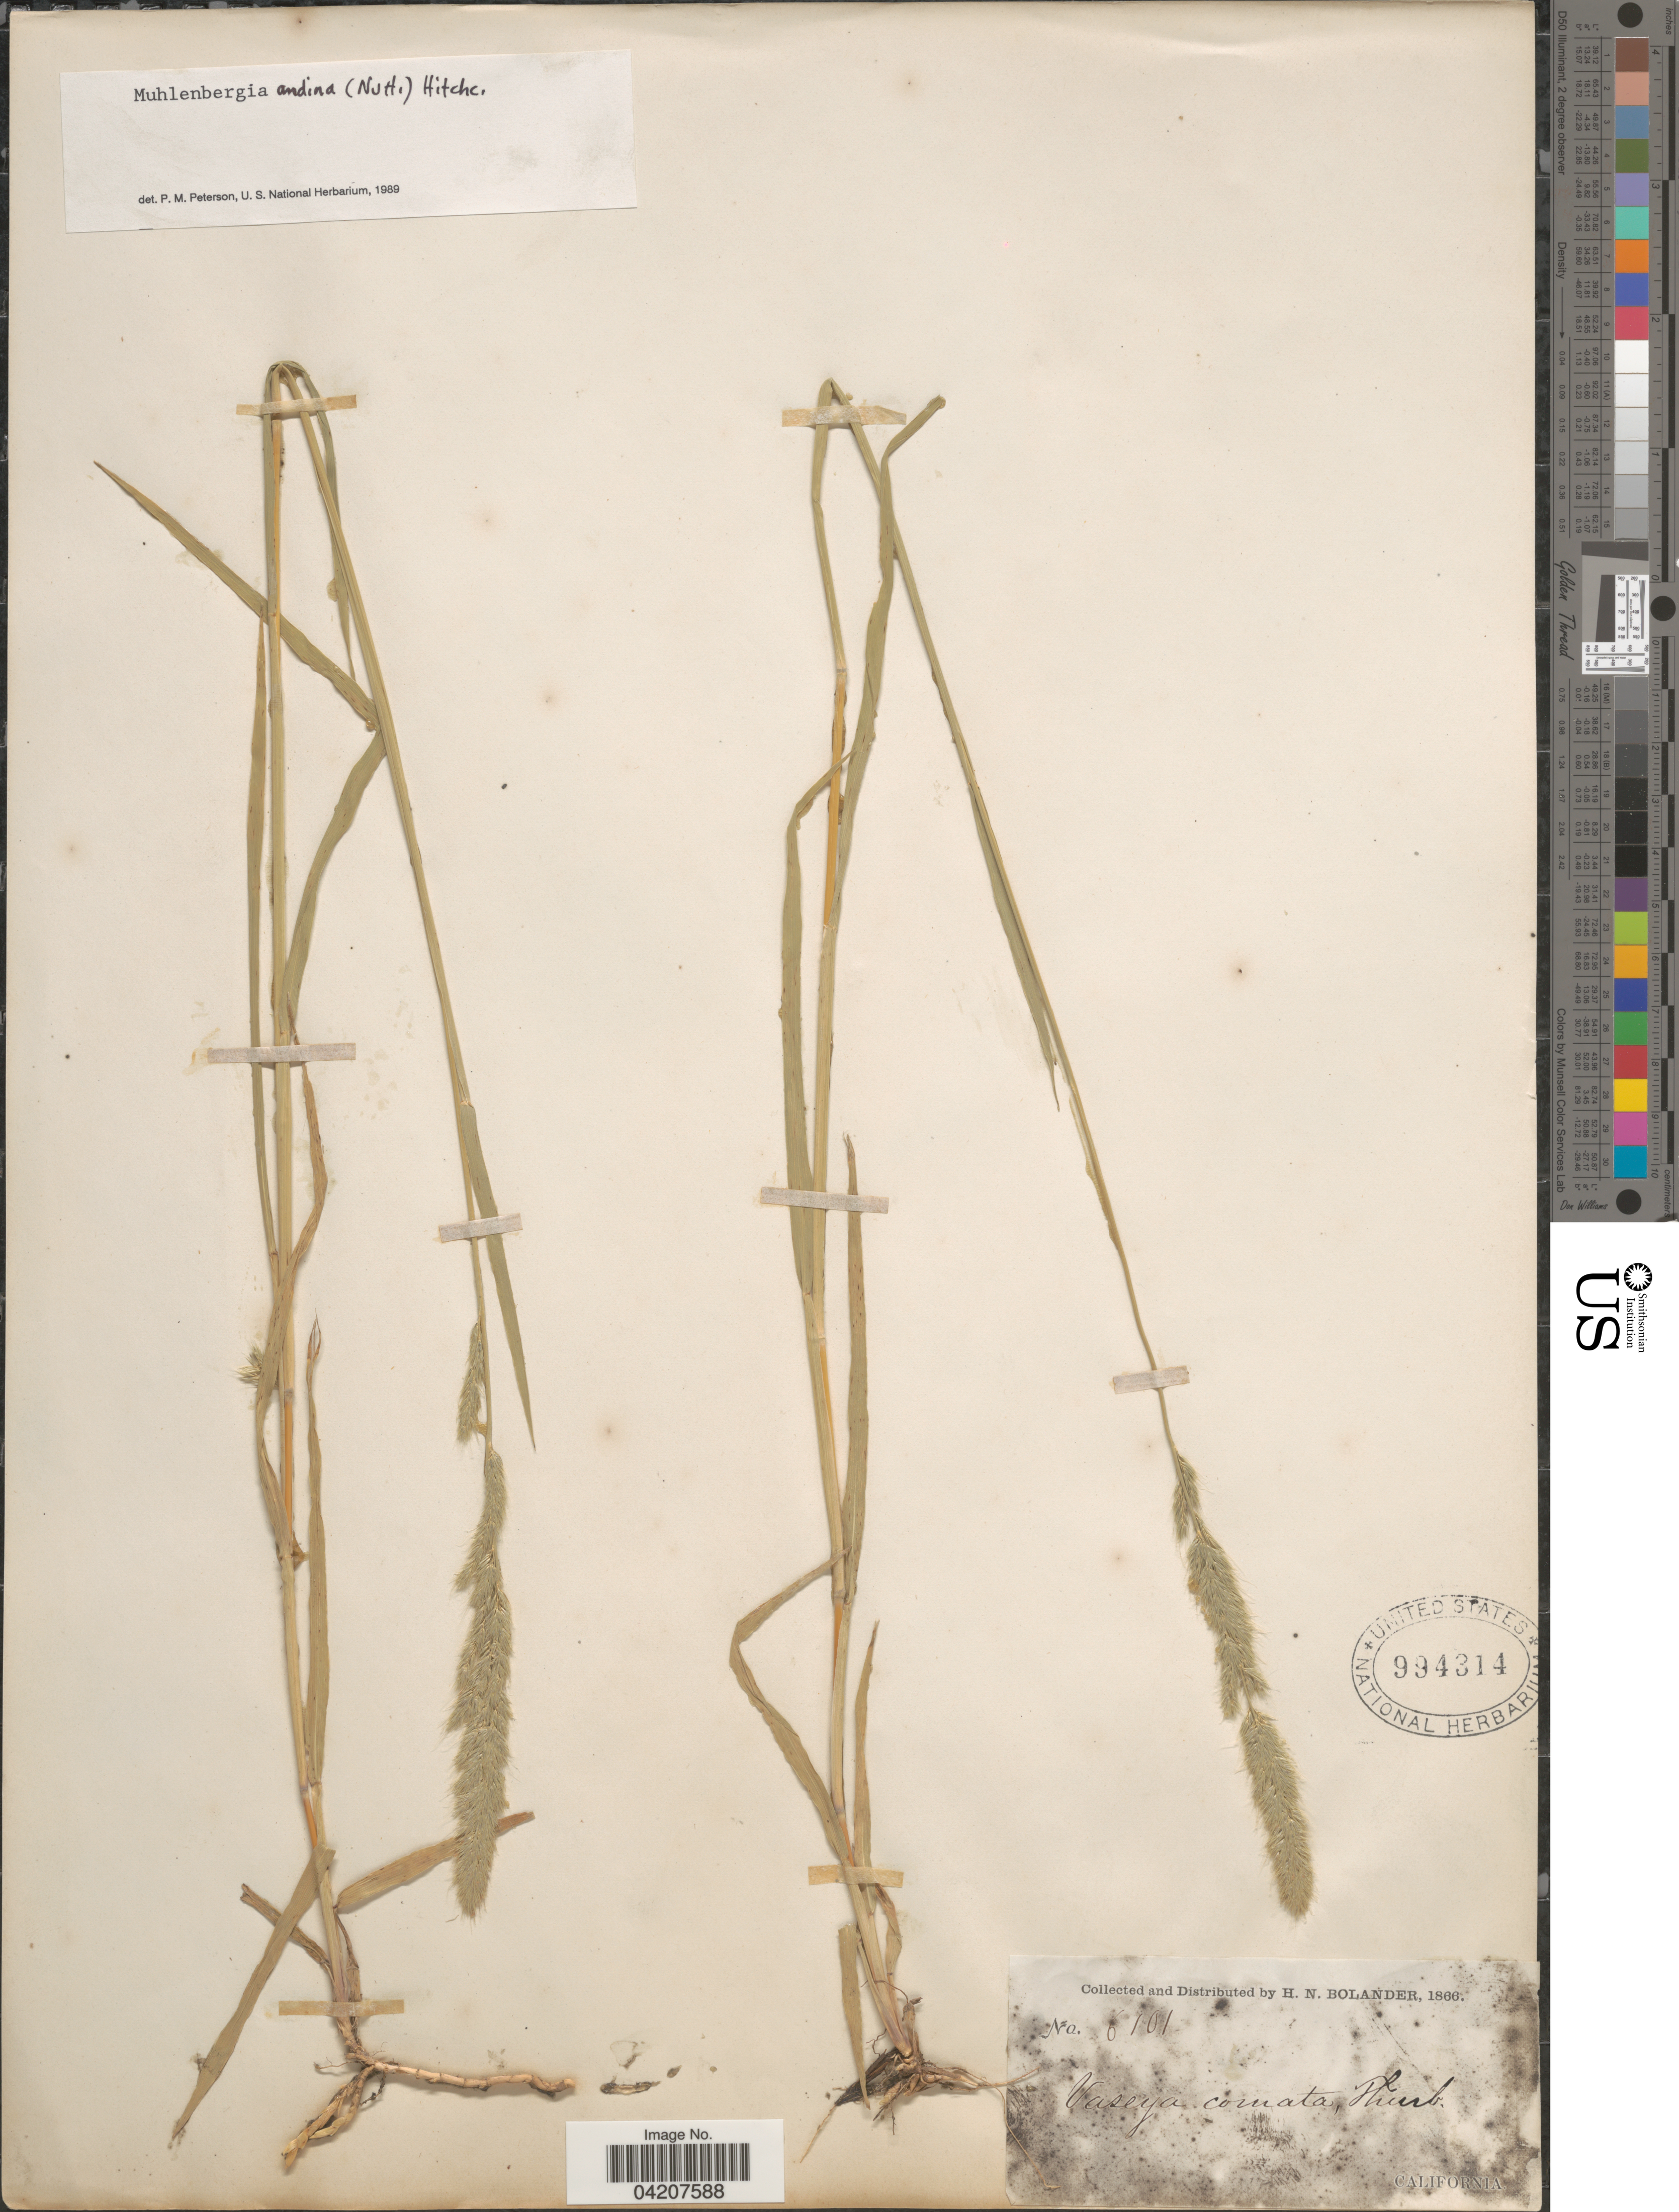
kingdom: Plantae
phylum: Tracheophyta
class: Liliopsida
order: Poales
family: Poaceae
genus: Muhlenbergia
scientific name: Muhlenbergia andina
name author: (Nutt.) Hitchc.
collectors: H. Bolander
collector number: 6101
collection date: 1866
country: United States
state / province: California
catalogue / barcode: US 994314